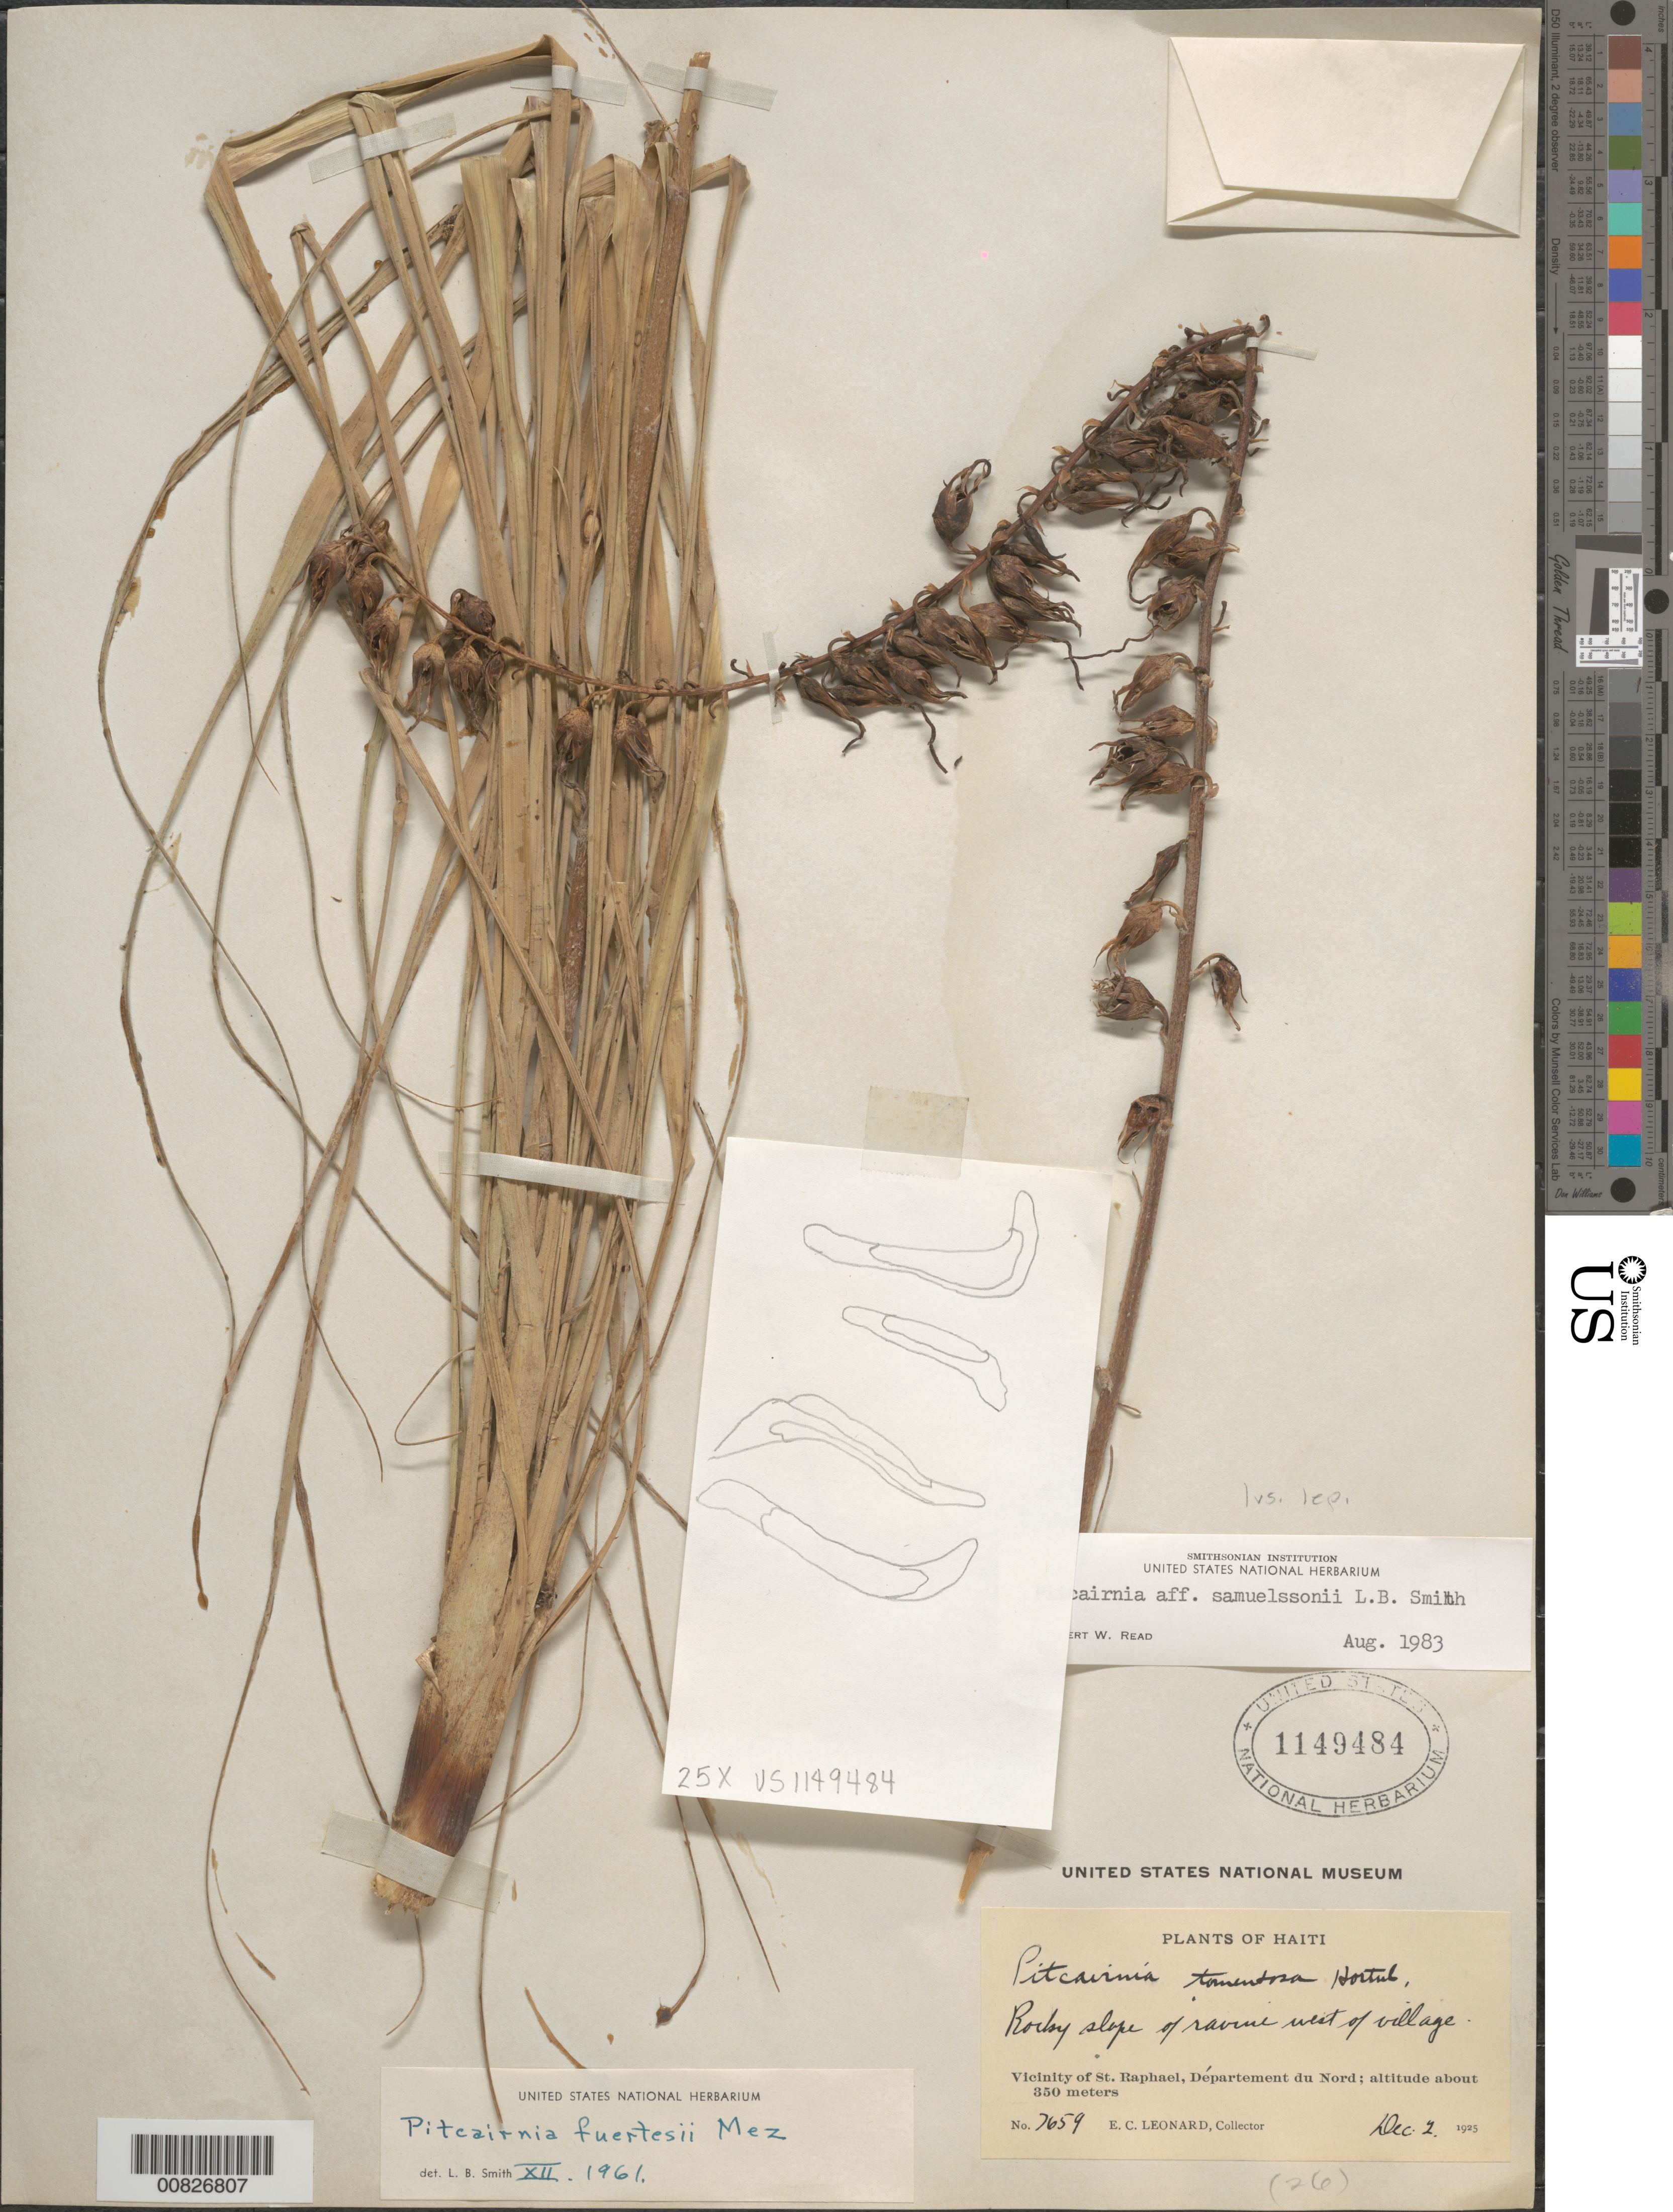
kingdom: Plantae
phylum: Tracheophyta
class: Liliopsida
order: Poales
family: Bromeliaceae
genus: Pitcairnia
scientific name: Pitcairnia samuelssonii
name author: L.B. Sm.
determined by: Read, Robert W., (US), NMNH (UNITED STATES)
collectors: E. C. Leonard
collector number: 7659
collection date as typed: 02 Dec 1925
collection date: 1925-12-02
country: Haiti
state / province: Nord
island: Hispaniola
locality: Vicinity of St. Raphael, Département du Nord. West of village.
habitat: Rocky slope of ravine.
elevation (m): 350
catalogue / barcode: US 1149484